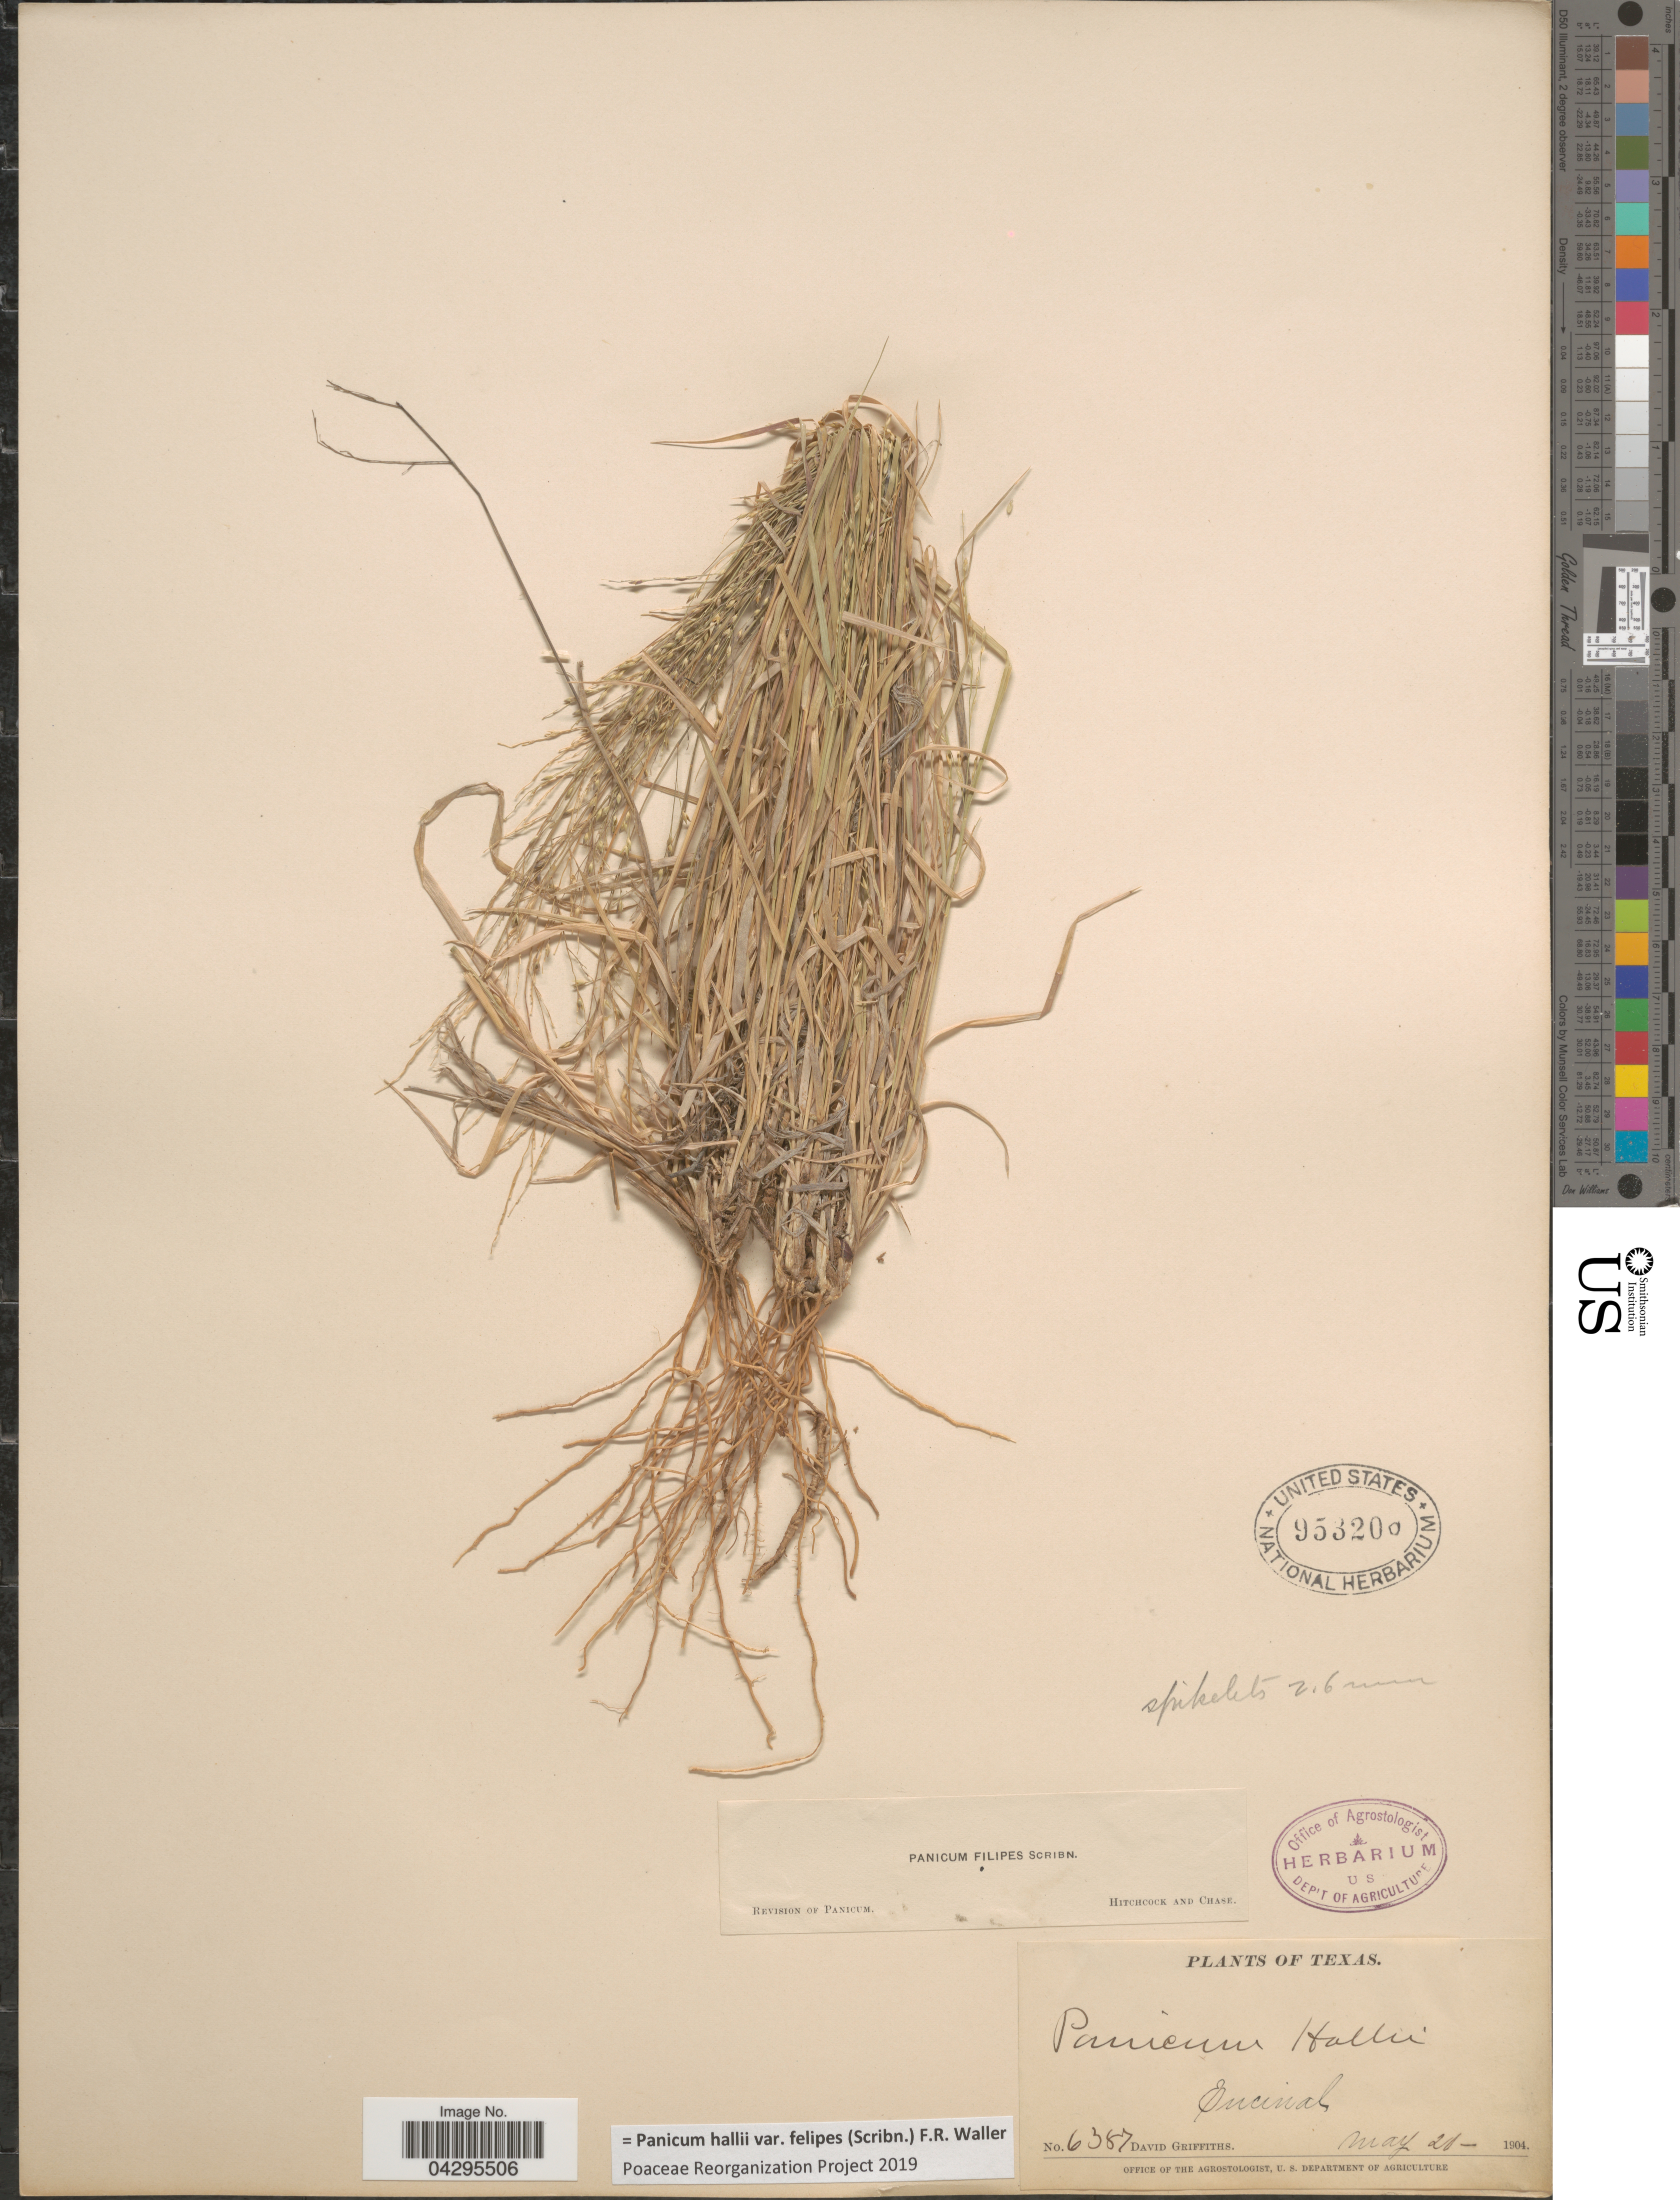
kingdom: Plantae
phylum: Tracheophyta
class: Liliopsida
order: Poales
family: Poaceae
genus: Panicum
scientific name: Panicum hallii var. felipes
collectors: D. Griffiths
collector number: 6387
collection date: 1904-05-20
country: United States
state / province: Texas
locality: Encinal.